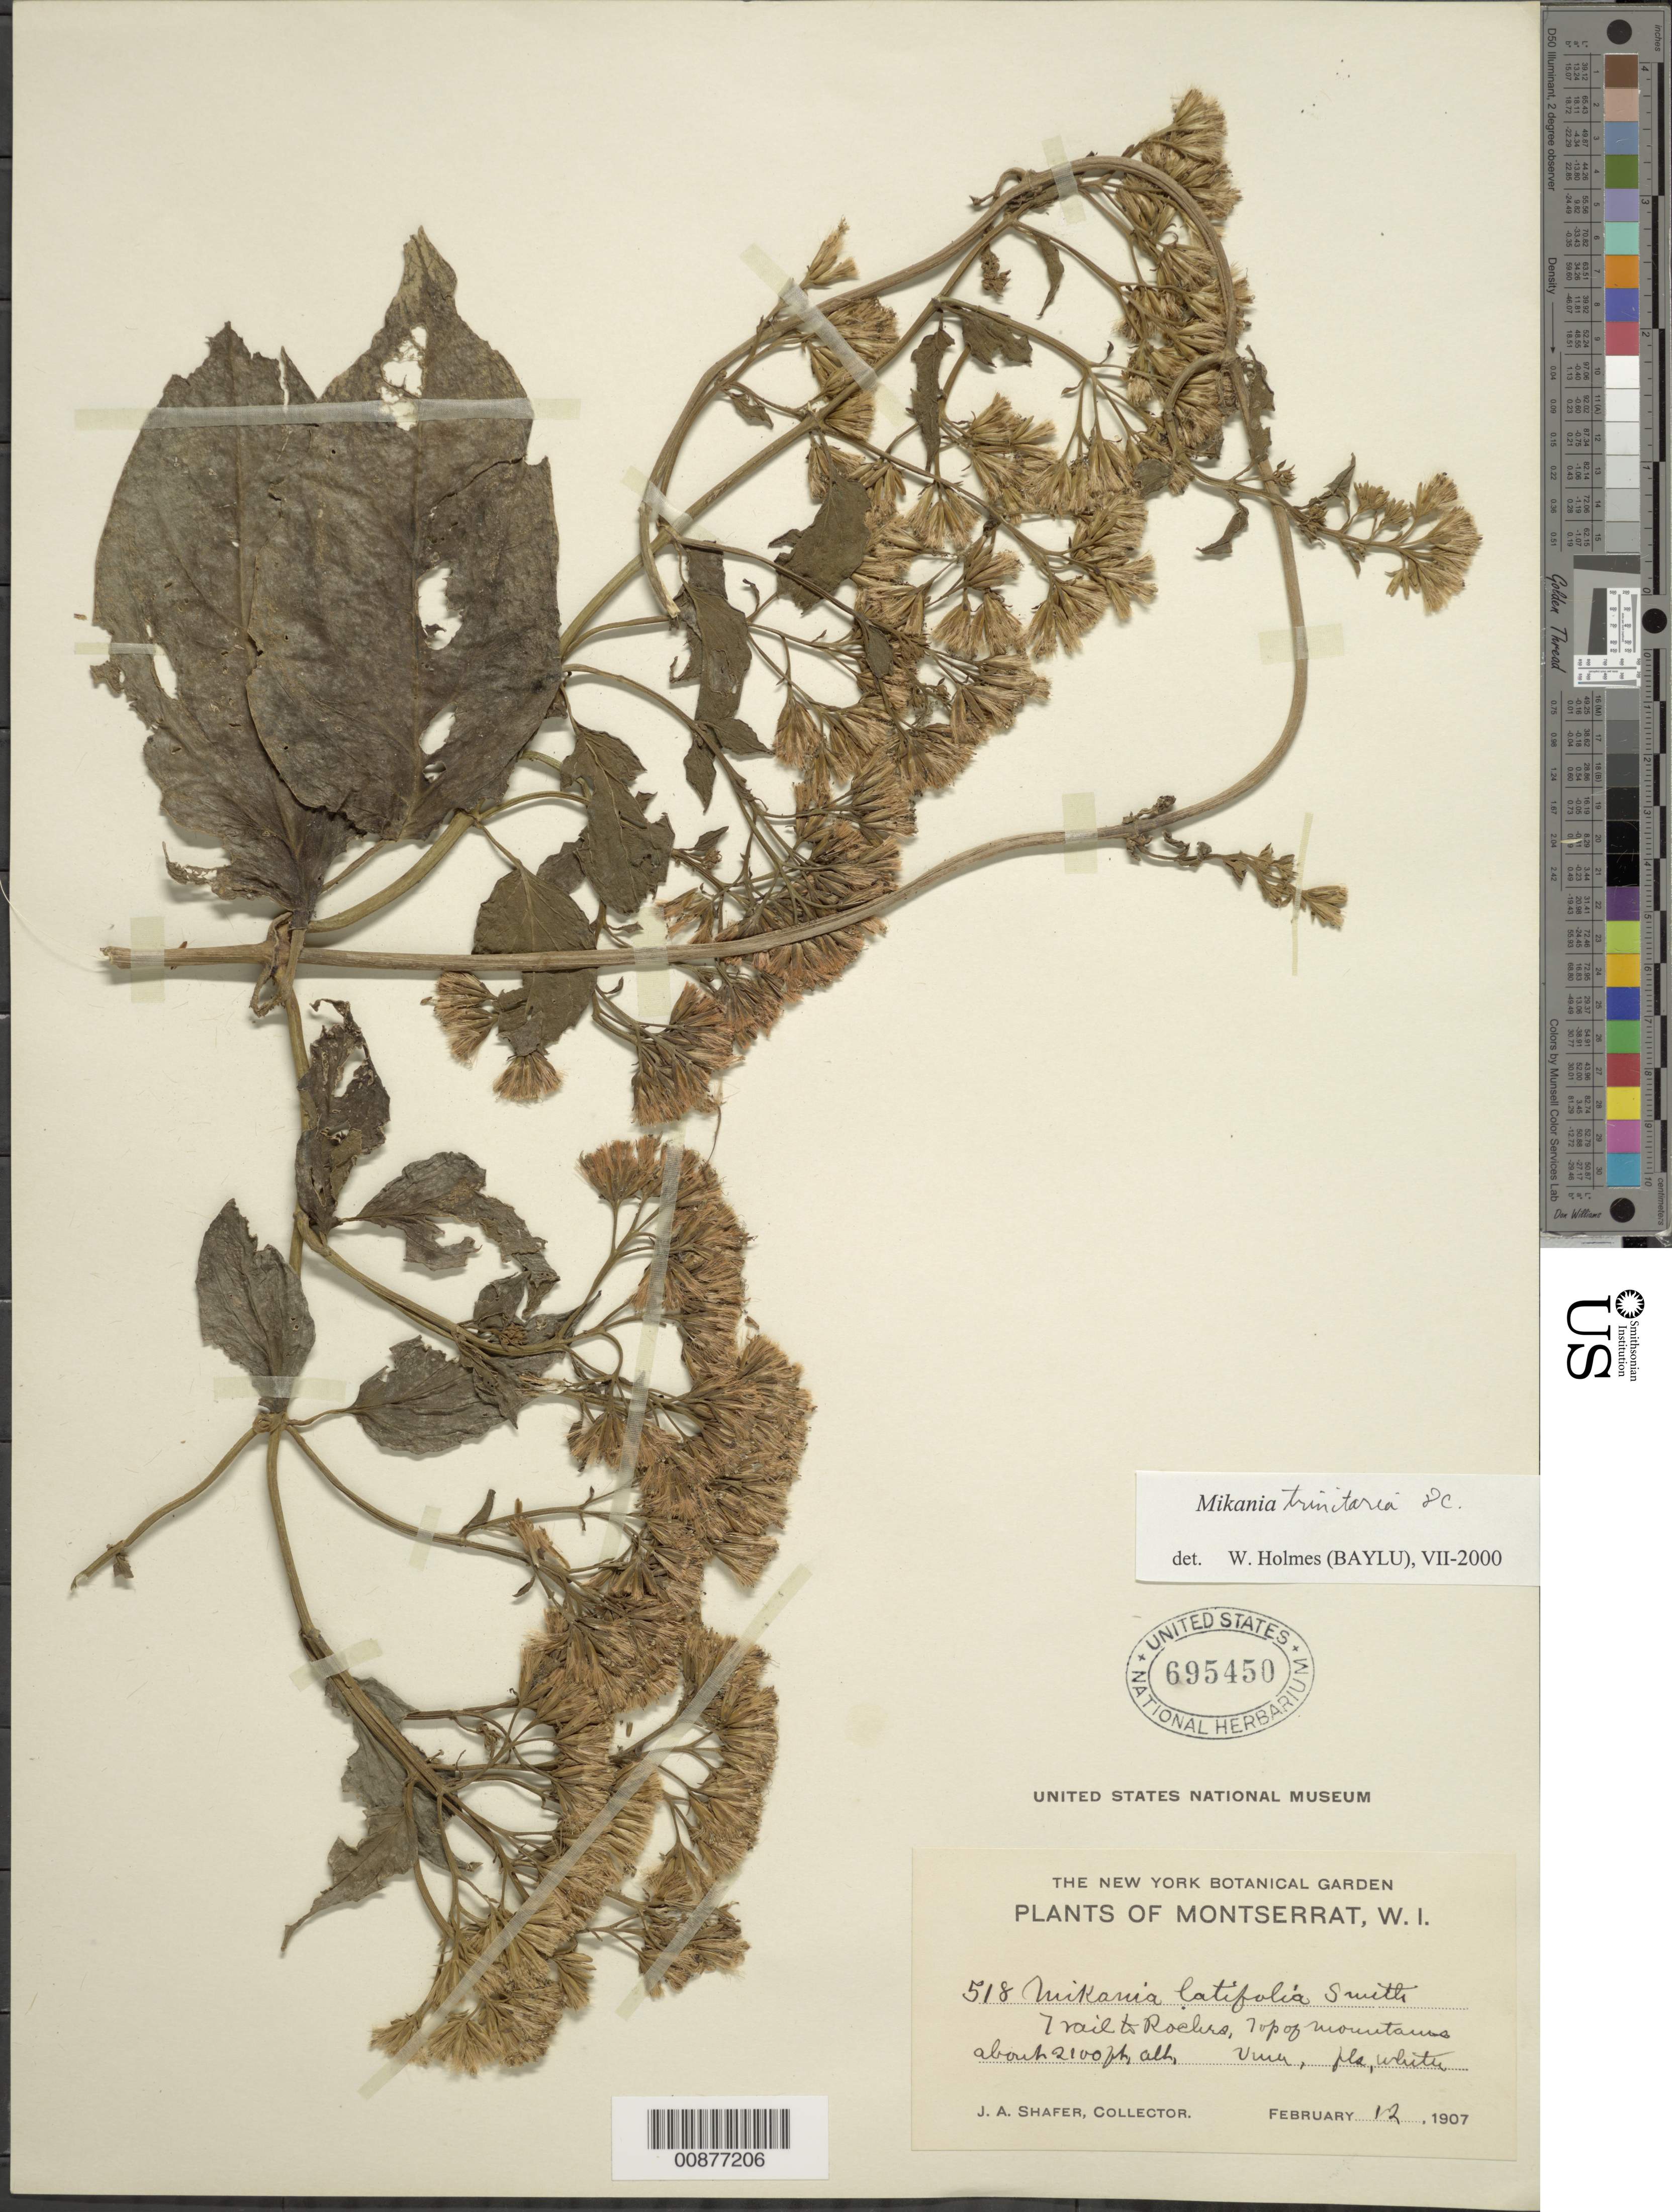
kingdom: Plantae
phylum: Tracheophyta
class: Magnoliopsida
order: Asterales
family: Asteraceae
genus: Mikania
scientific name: Mikania trinitaria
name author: DC.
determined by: Holmes, Walter C., (BAYLU), Baylor University (UNITED STATES)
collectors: J. A. Shafer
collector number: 518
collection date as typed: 12 Feb 1907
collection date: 1907-02-12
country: Montserrat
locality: Trail to Rochrs (sp?), top of mountain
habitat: Alont trail, at summit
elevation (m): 640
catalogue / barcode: US 695450